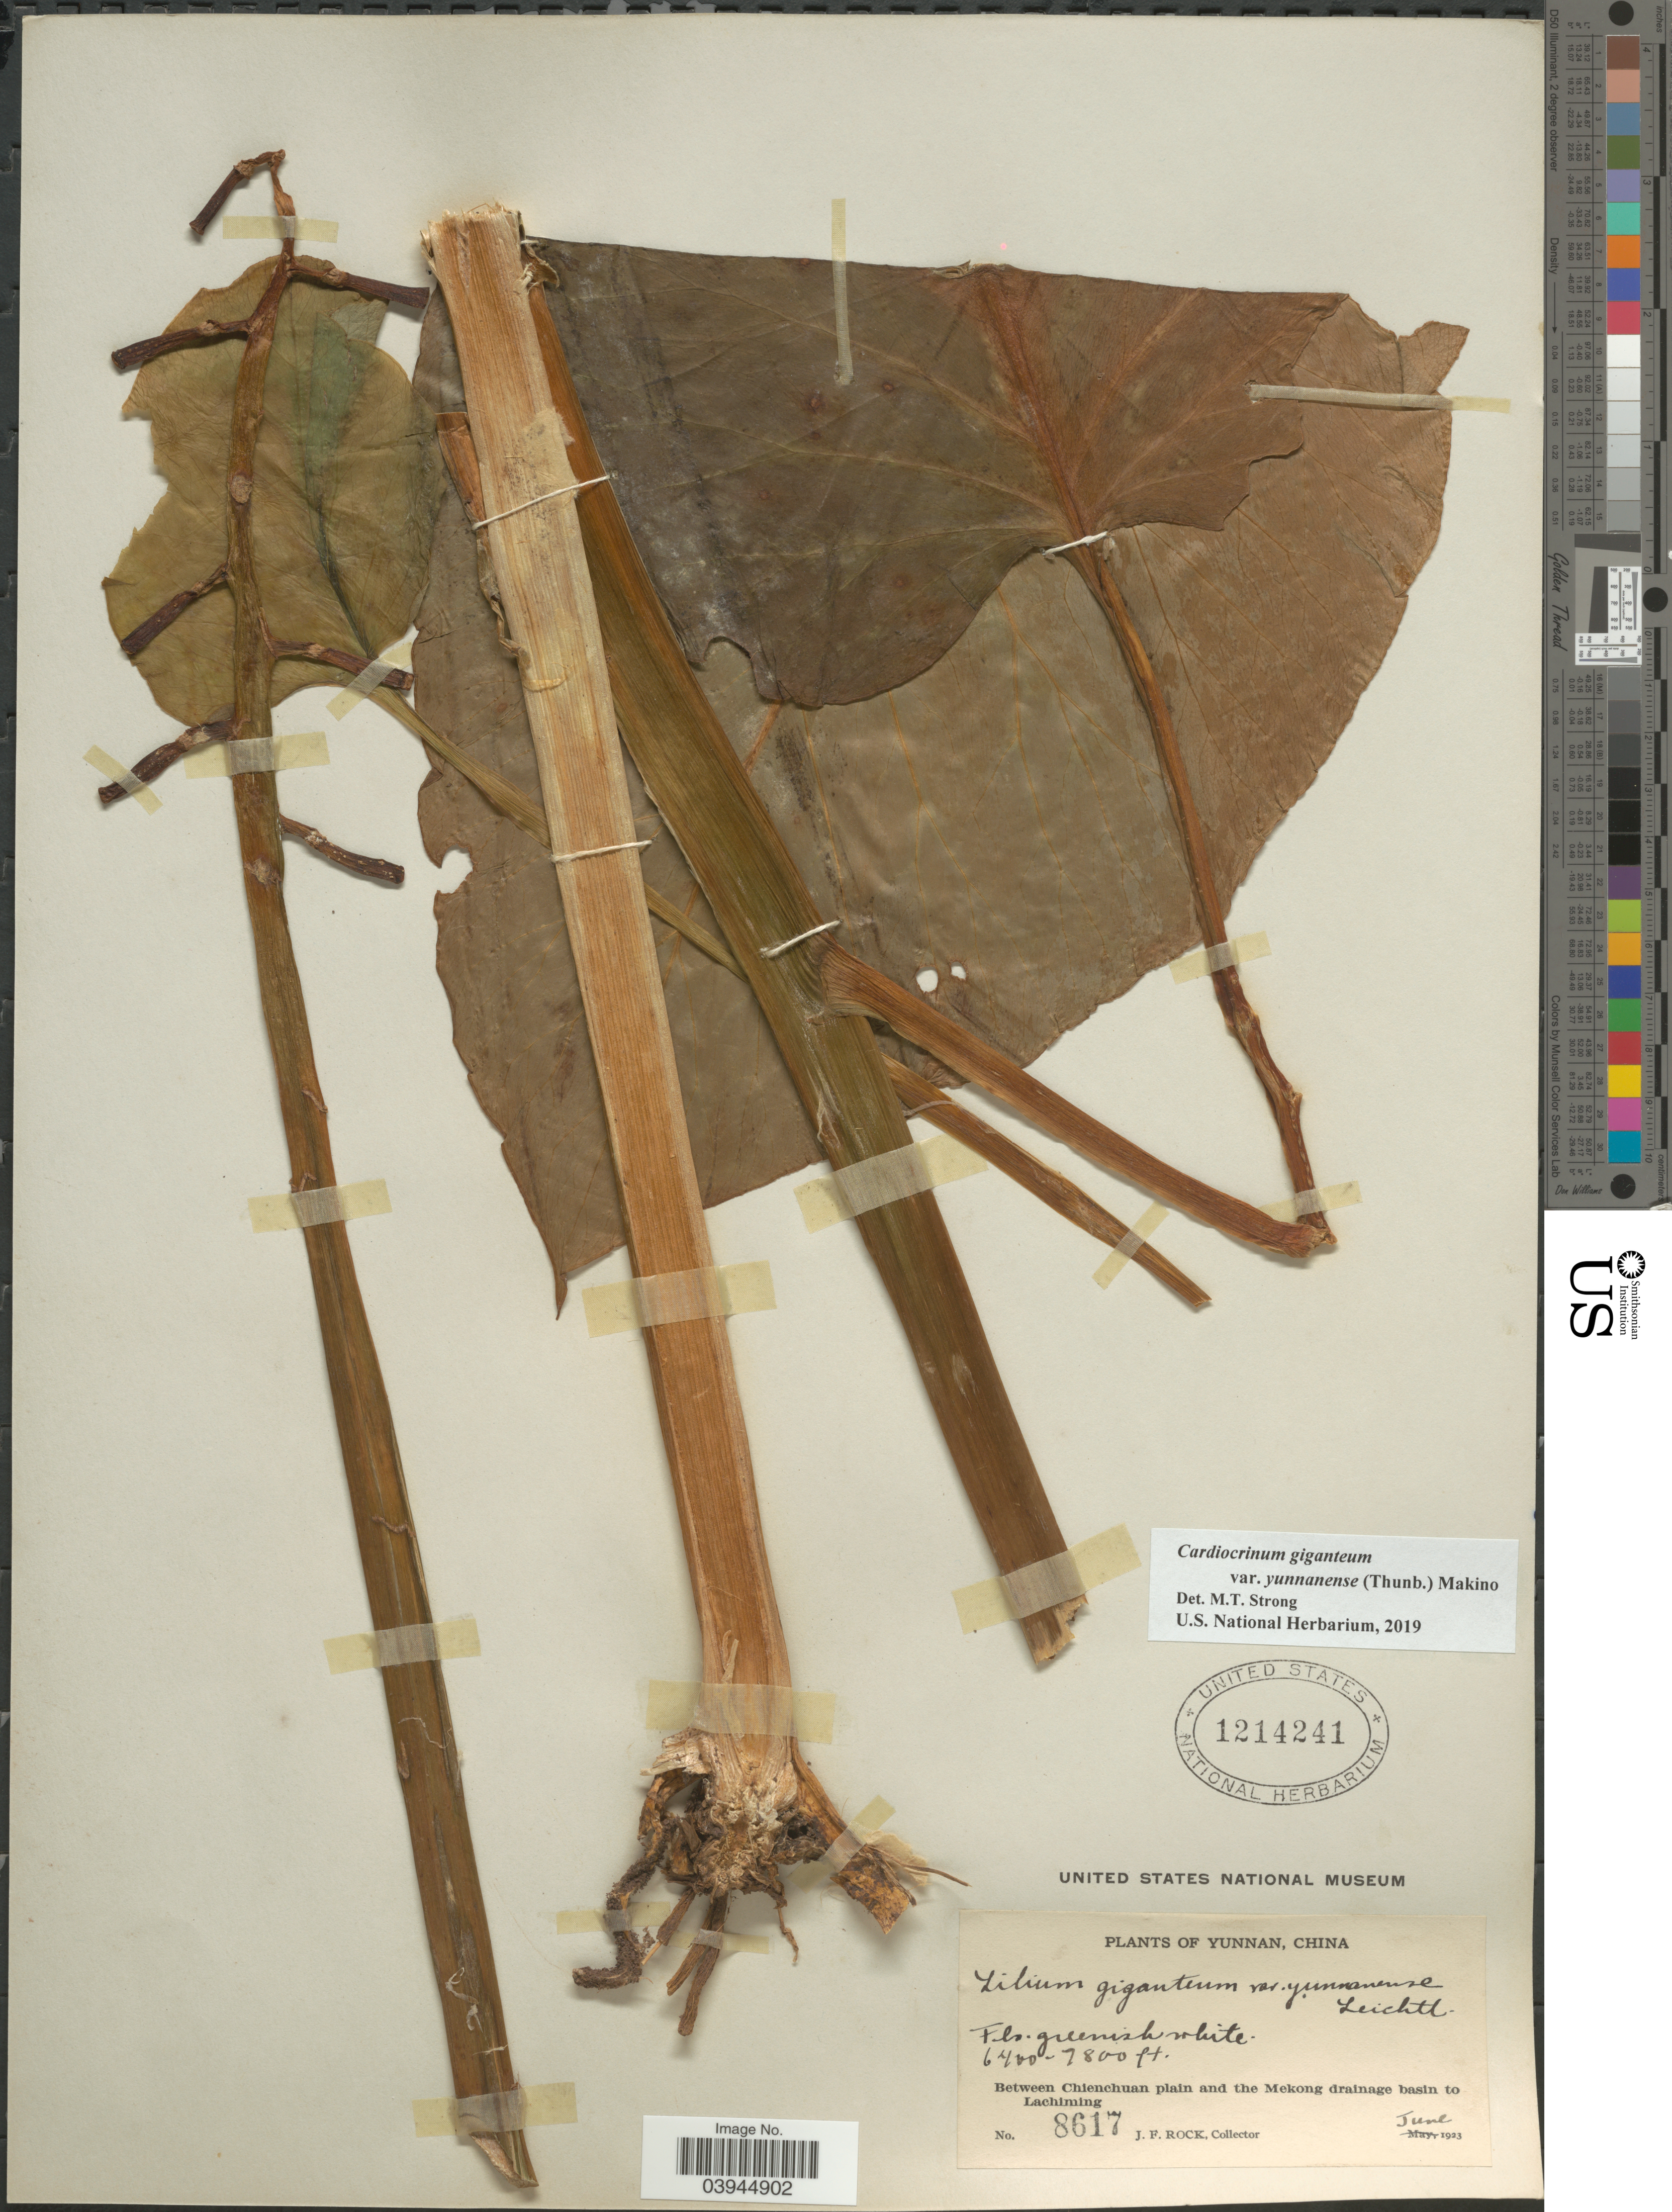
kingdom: Plantae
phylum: Tracheophyta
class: Liliopsida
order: Liliales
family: Liliaceae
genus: Cardiocrinum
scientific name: Cardiocrinum giganteum var. yunnanense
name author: (Leichtlin ex Elwes) Stearn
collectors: J. Rock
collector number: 8617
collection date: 1923-06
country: China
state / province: Yunnan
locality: Between Chienchuan plain and the Mekong drainage basin to Lachiming.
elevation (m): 1951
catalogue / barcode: US 1214241